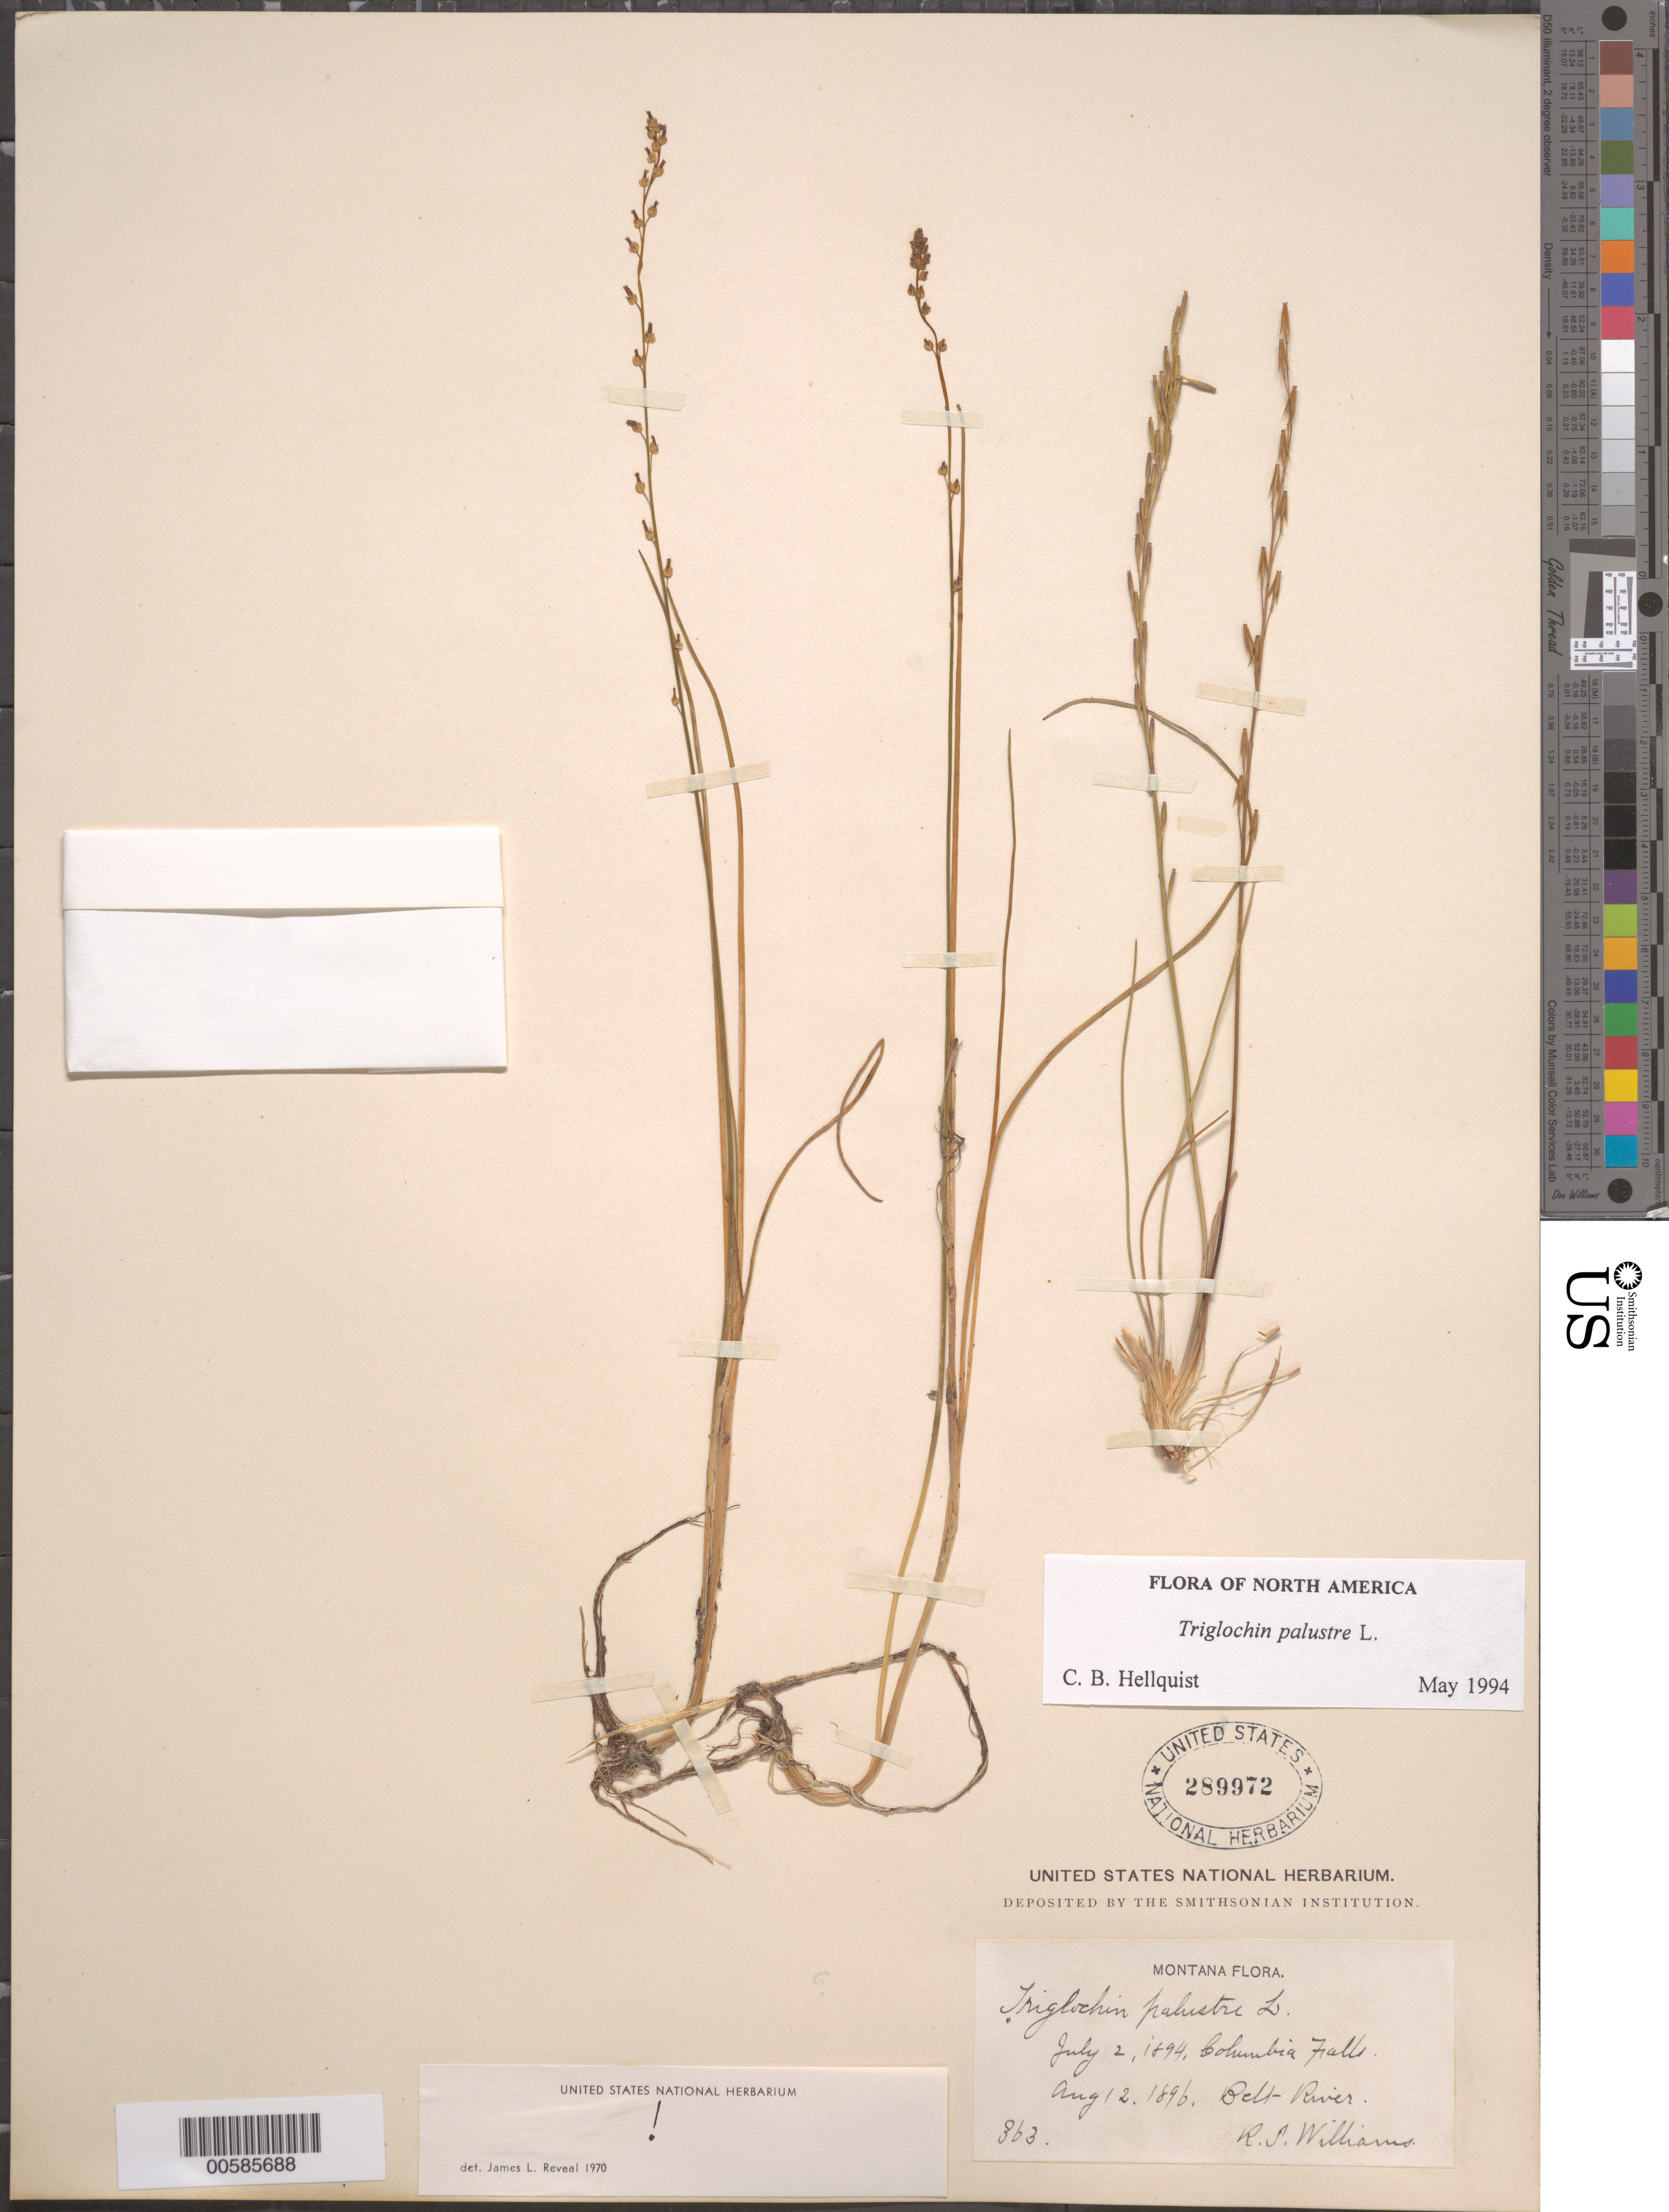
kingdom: Plantae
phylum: Tracheophyta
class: Liliopsida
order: Alismatales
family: Juncaginaceae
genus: Triglochin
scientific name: Triglochin palustris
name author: L.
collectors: R. S. Williams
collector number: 363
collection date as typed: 02 Jul 1894 to 12 Aug 1896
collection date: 1894-07-02/1896-08-12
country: United States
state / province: Montana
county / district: Flathead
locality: Columbia Falls and Belt River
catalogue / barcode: US 289972